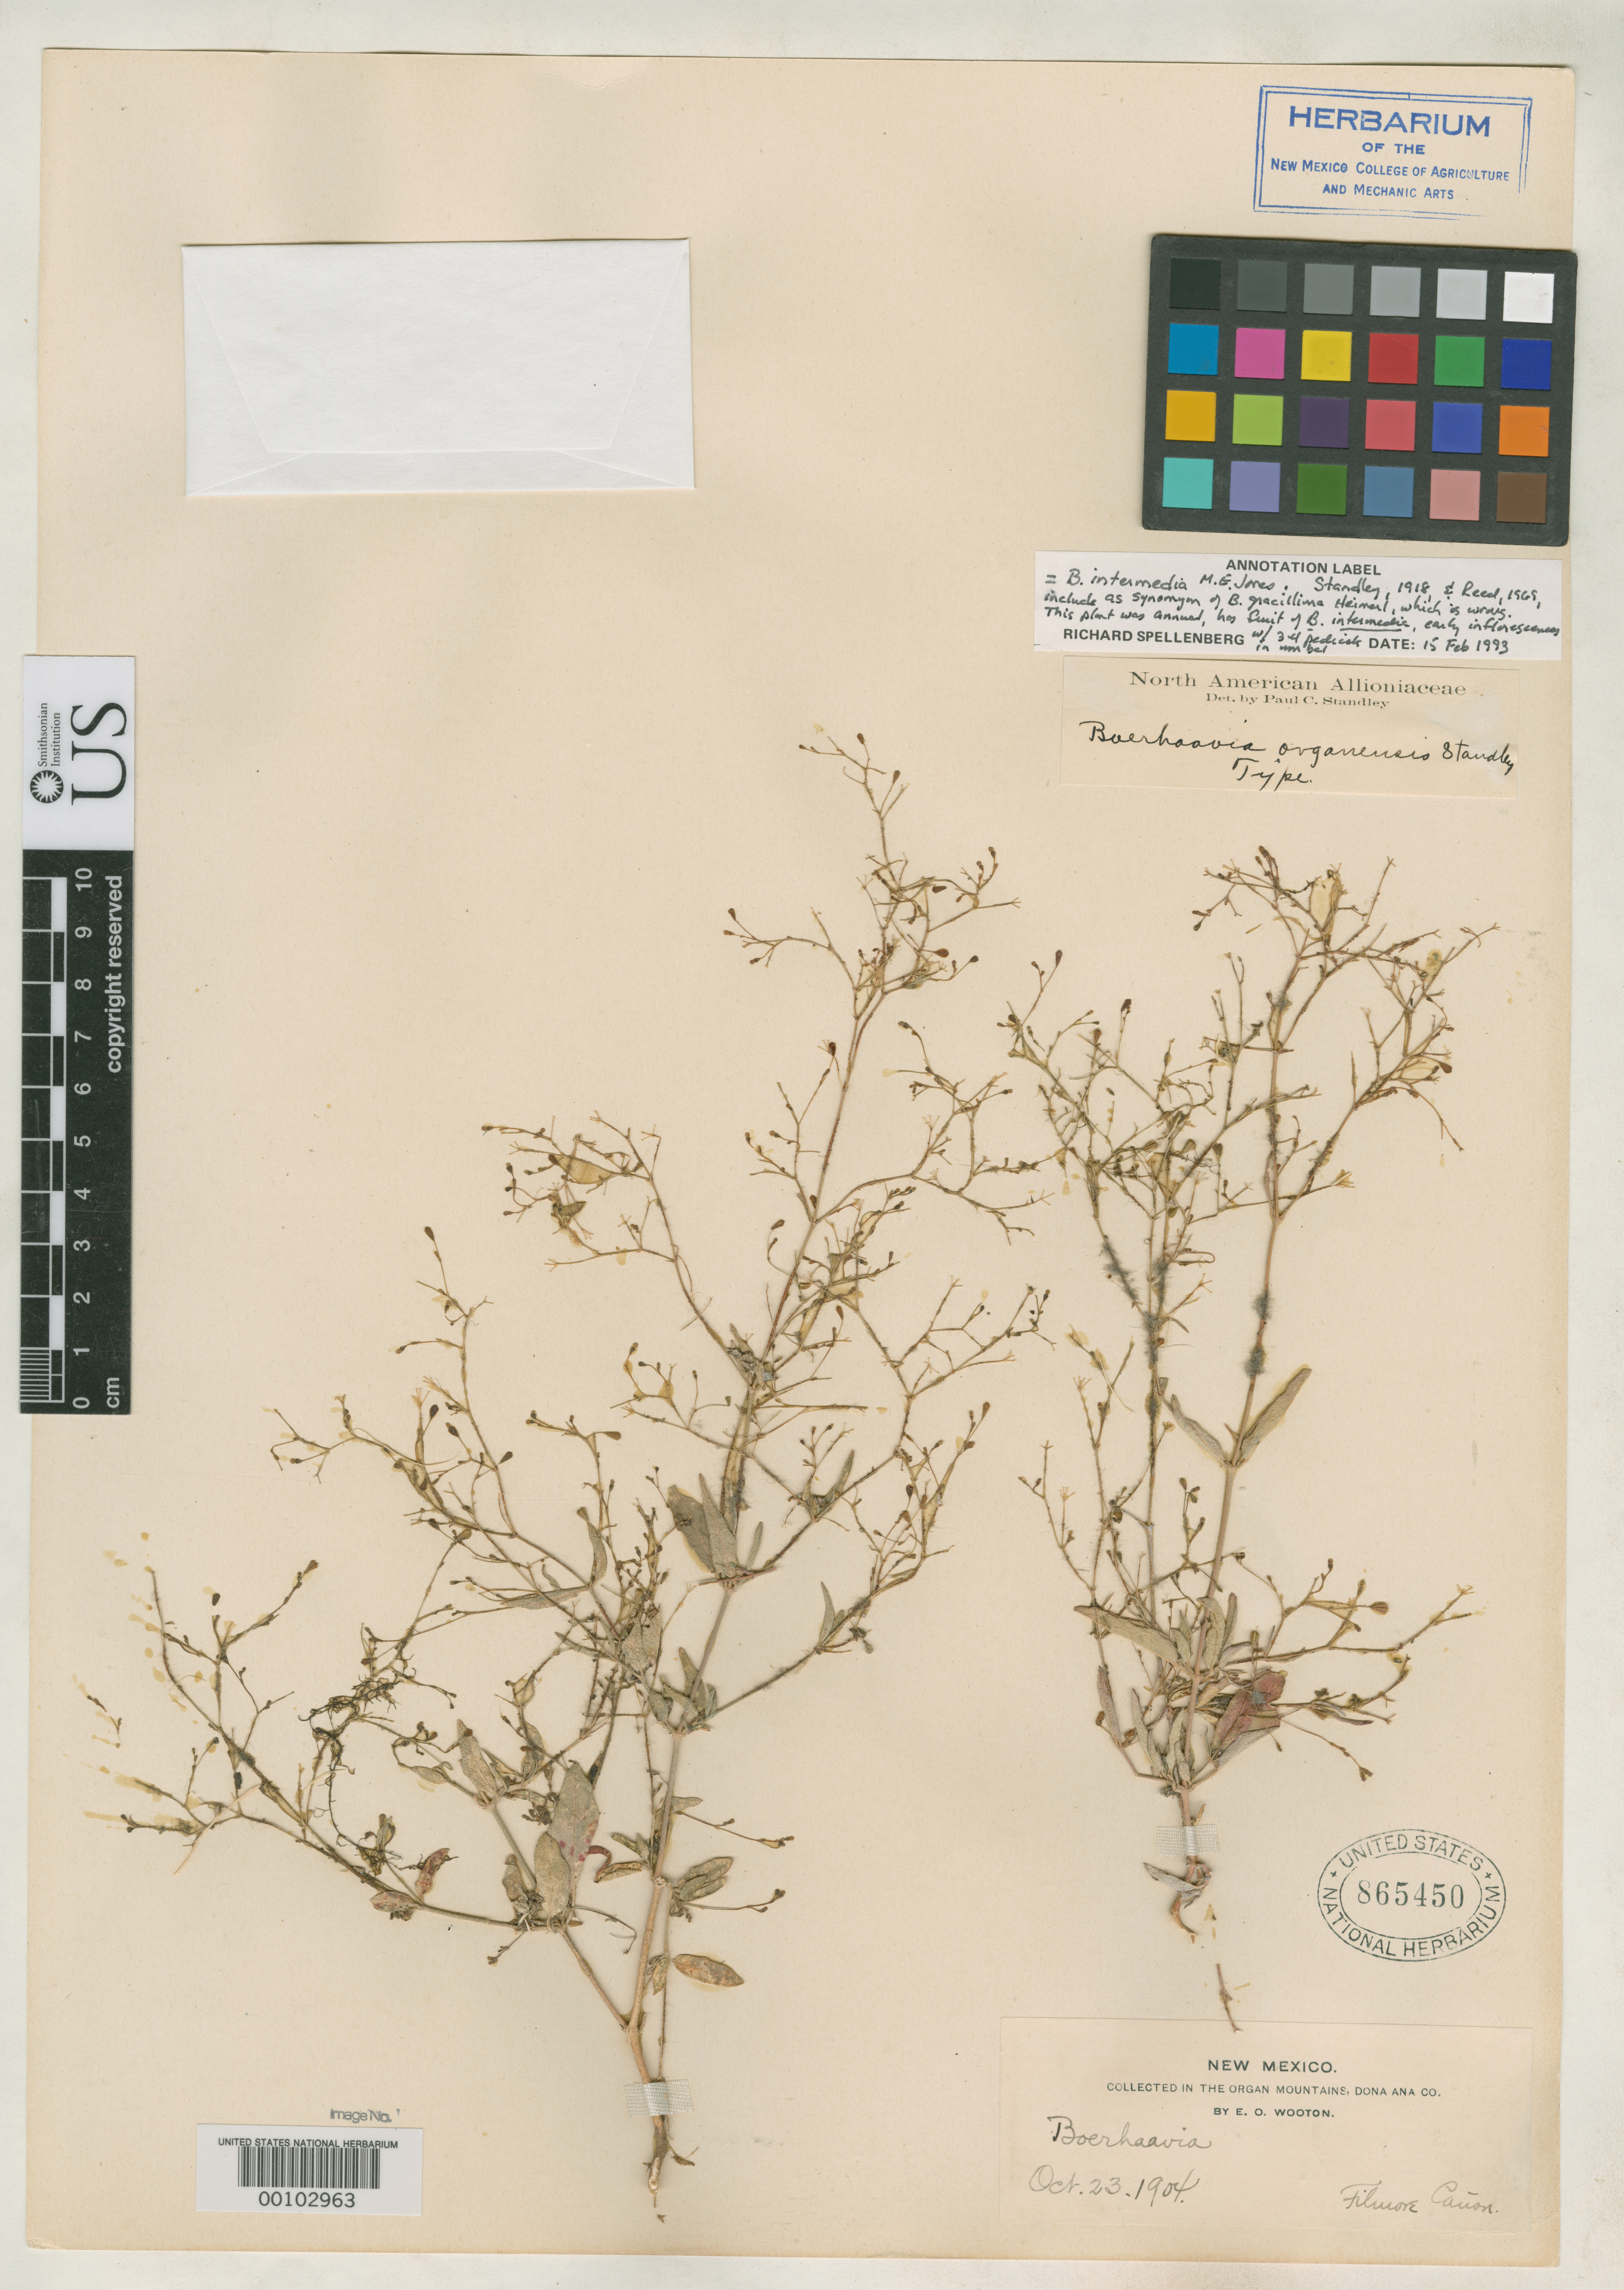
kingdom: Plantae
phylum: Tracheophyta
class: Magnoliopsida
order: Caryophyllales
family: Nyctaginaceae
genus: Boerhavia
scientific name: Boerhavia organensis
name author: Standl.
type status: Isotype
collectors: E. O. Wooton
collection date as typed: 23 Oct 1904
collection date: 1904-10-23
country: United States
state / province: New Mexico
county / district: Dona Ana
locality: Organ Mountains, Filmore Canyon.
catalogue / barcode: US 865450